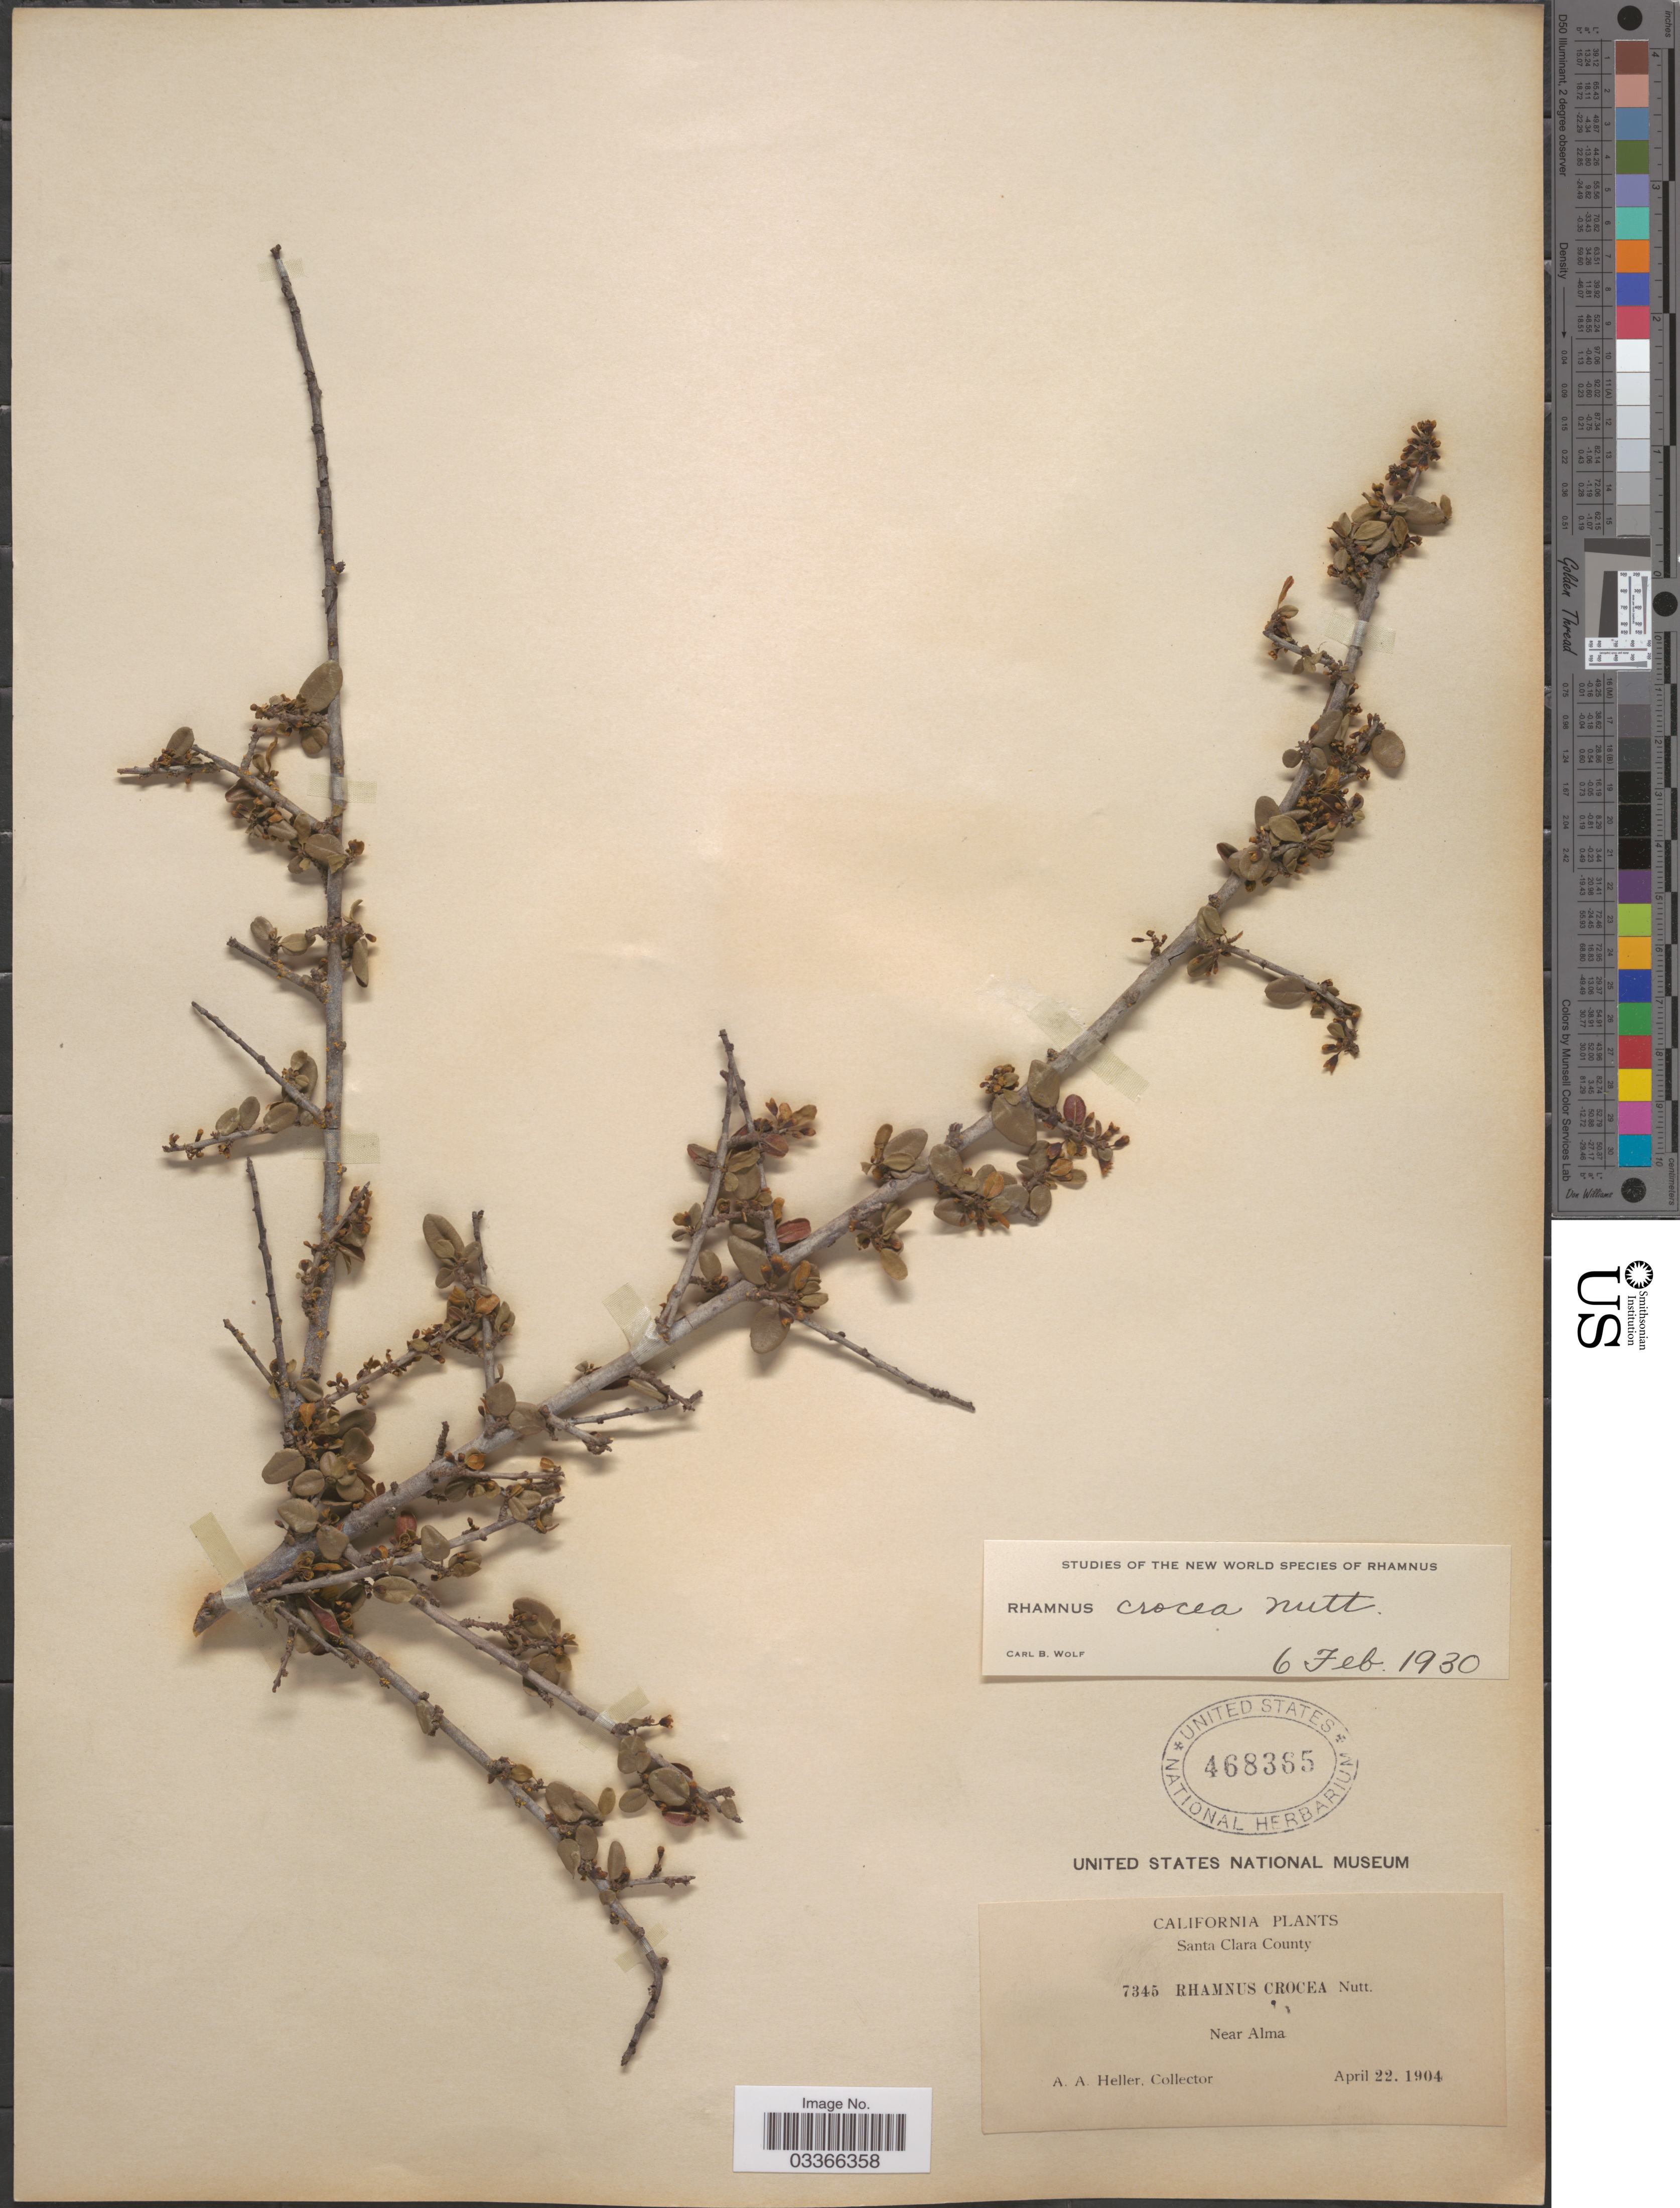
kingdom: Plantae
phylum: Tracheophyta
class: Magnoliopsida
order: Rosales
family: Rhamnaceae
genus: Rhamnus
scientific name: Rhamnus crocea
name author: Nutt.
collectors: A. A. Heller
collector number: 7345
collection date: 1904-04-22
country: United States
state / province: California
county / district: Santa Clara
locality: Santa Clara County. Near Alma.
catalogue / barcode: US 468365